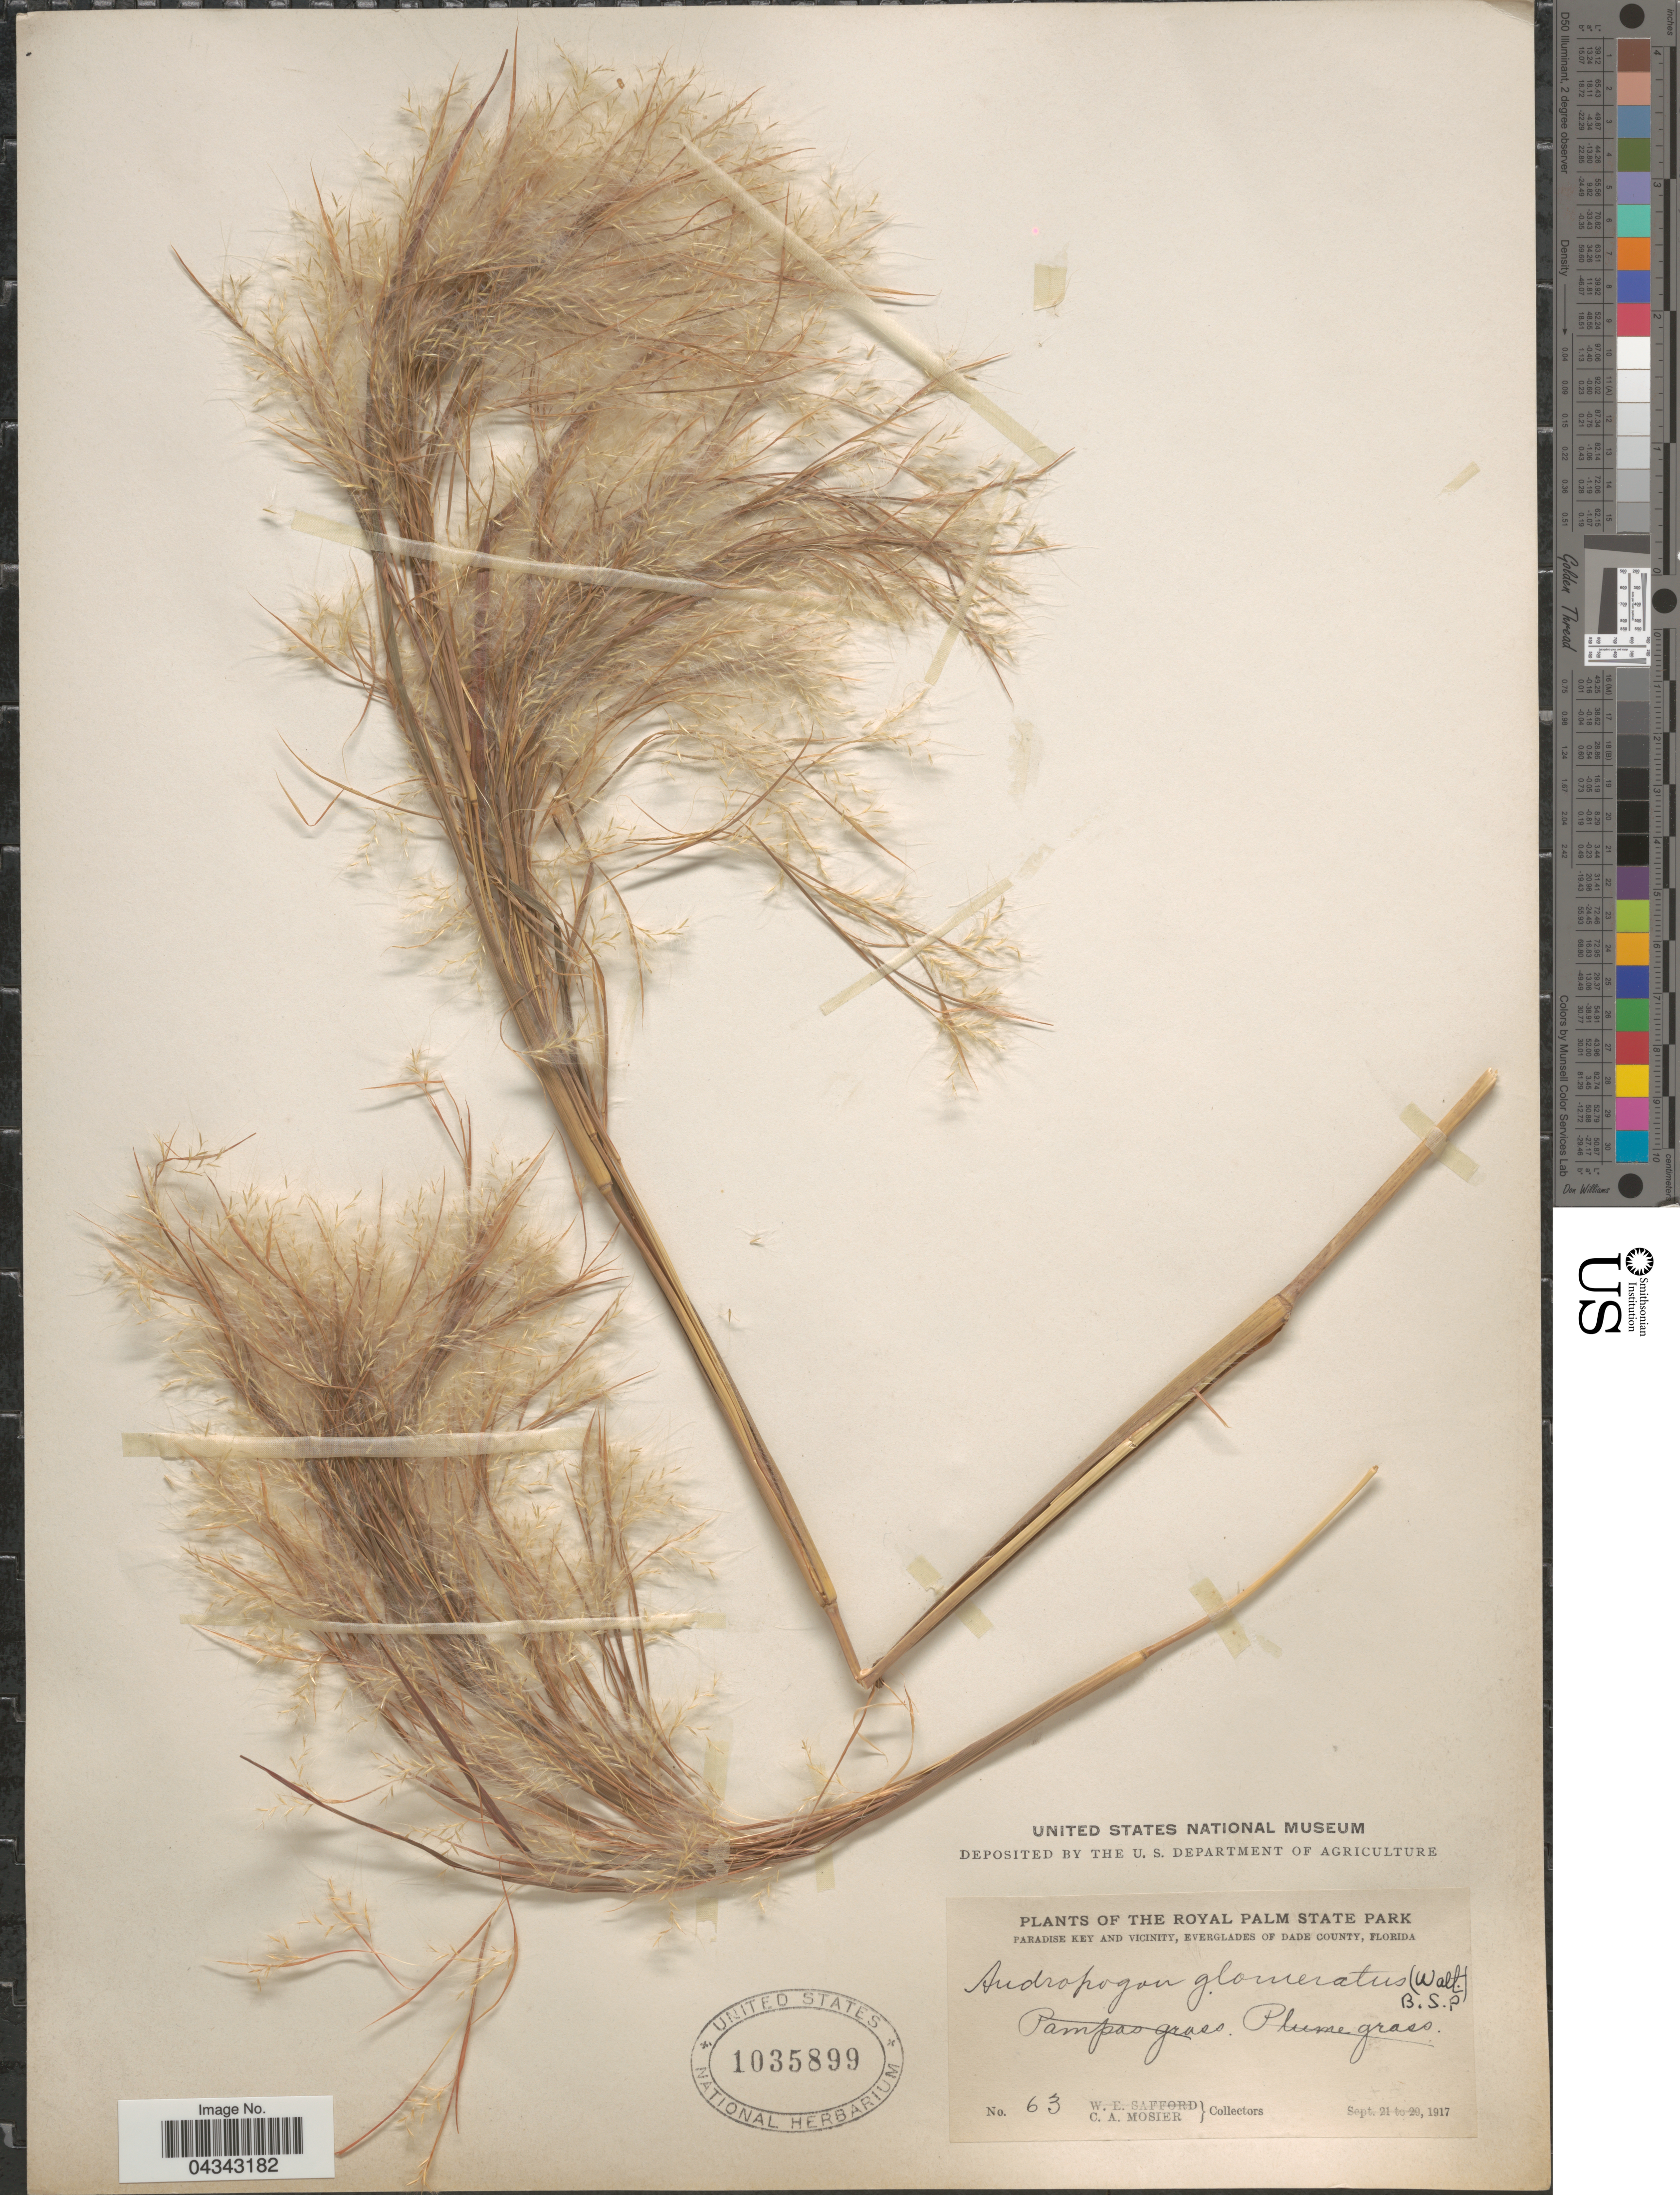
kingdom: Plantae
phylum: Tracheophyta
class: Liliopsida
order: Poales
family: Poaceae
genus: Andropogon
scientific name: Andropogon glomeratus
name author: (Walter) Britton, Stearns & Poggenb.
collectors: C. A. Mosier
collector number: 63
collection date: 1917-10-05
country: United States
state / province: Florida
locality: Royal Palm State Park. Paradise Key and vicinity, Everglades of Dade County.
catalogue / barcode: US 1035899